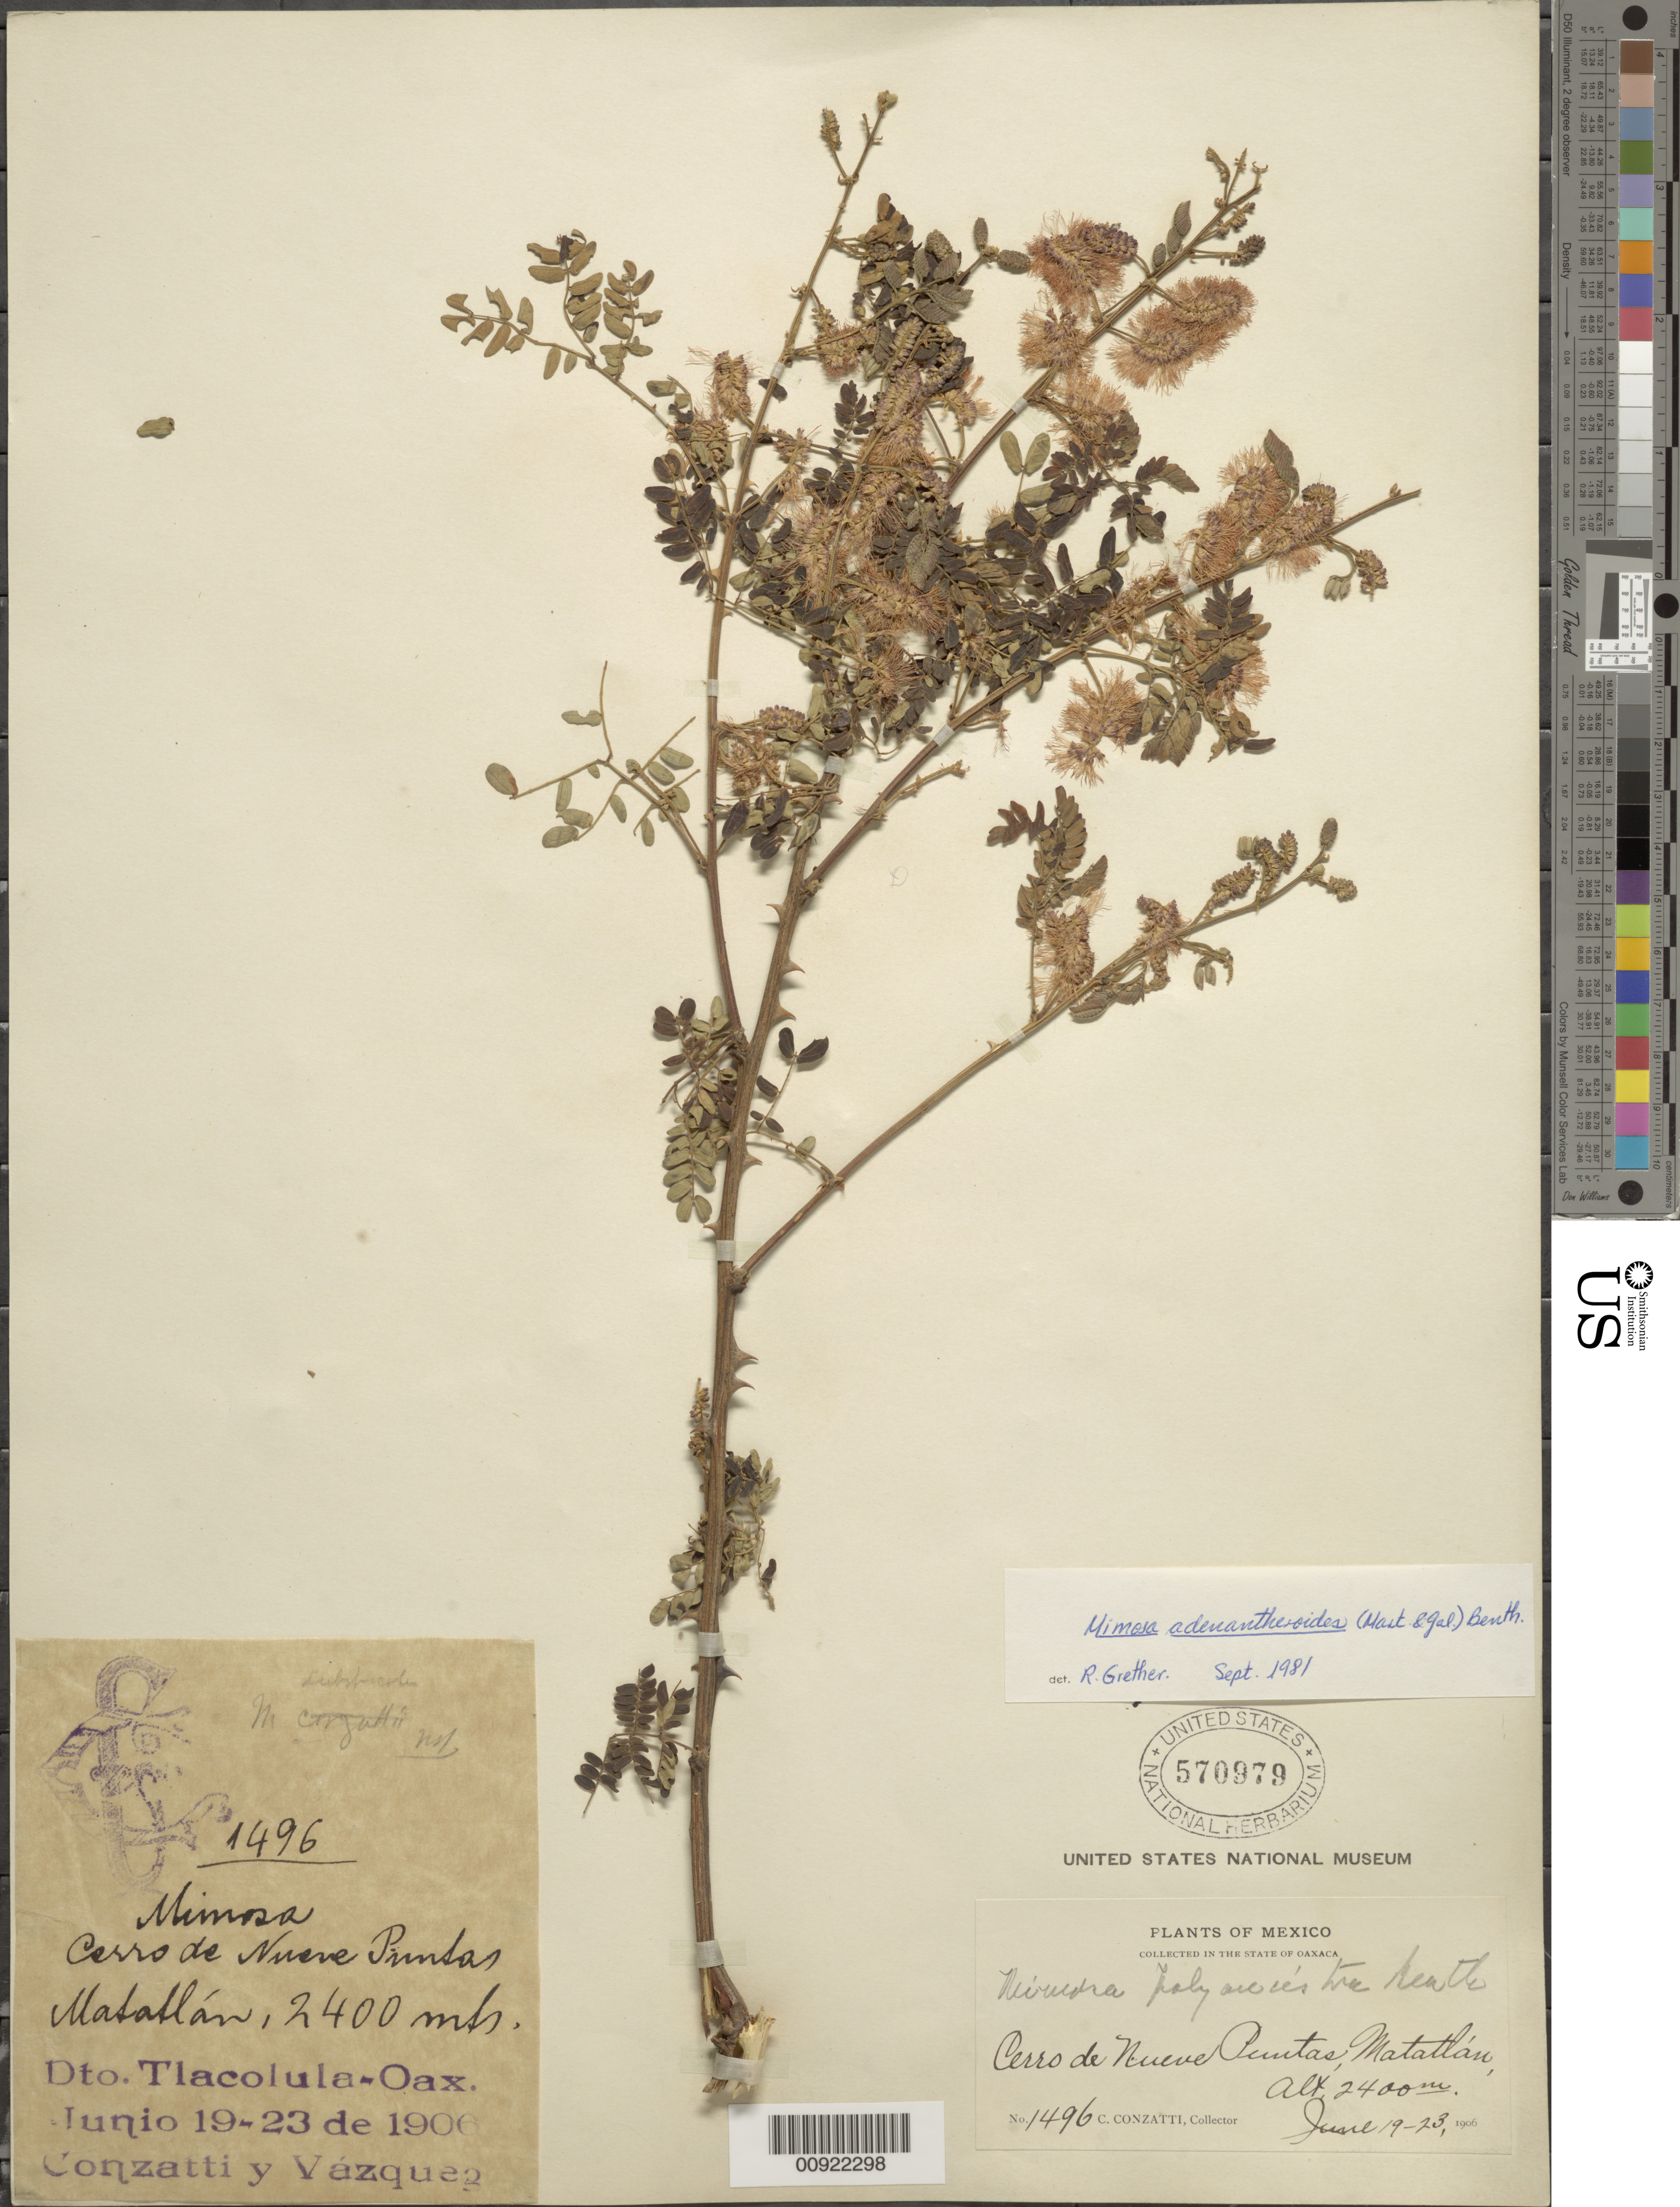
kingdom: Plantae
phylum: Tracheophyta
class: Magnoliopsida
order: Fabales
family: Fabaceae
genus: Mimosa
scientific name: Mimosa adenantheroides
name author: (M. Martens) Benth.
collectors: C. Conzatti & -. Vazquez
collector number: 1496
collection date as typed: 19 Jun 1906 to 23 Jun 1906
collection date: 1906-06-19/1906-06-23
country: Mexico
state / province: Oaxaca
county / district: Tlacolula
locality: Cerro de Nueve Puntas, Matatlán, Dto. Tlacolula, State of Oaxaca.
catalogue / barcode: US 570979